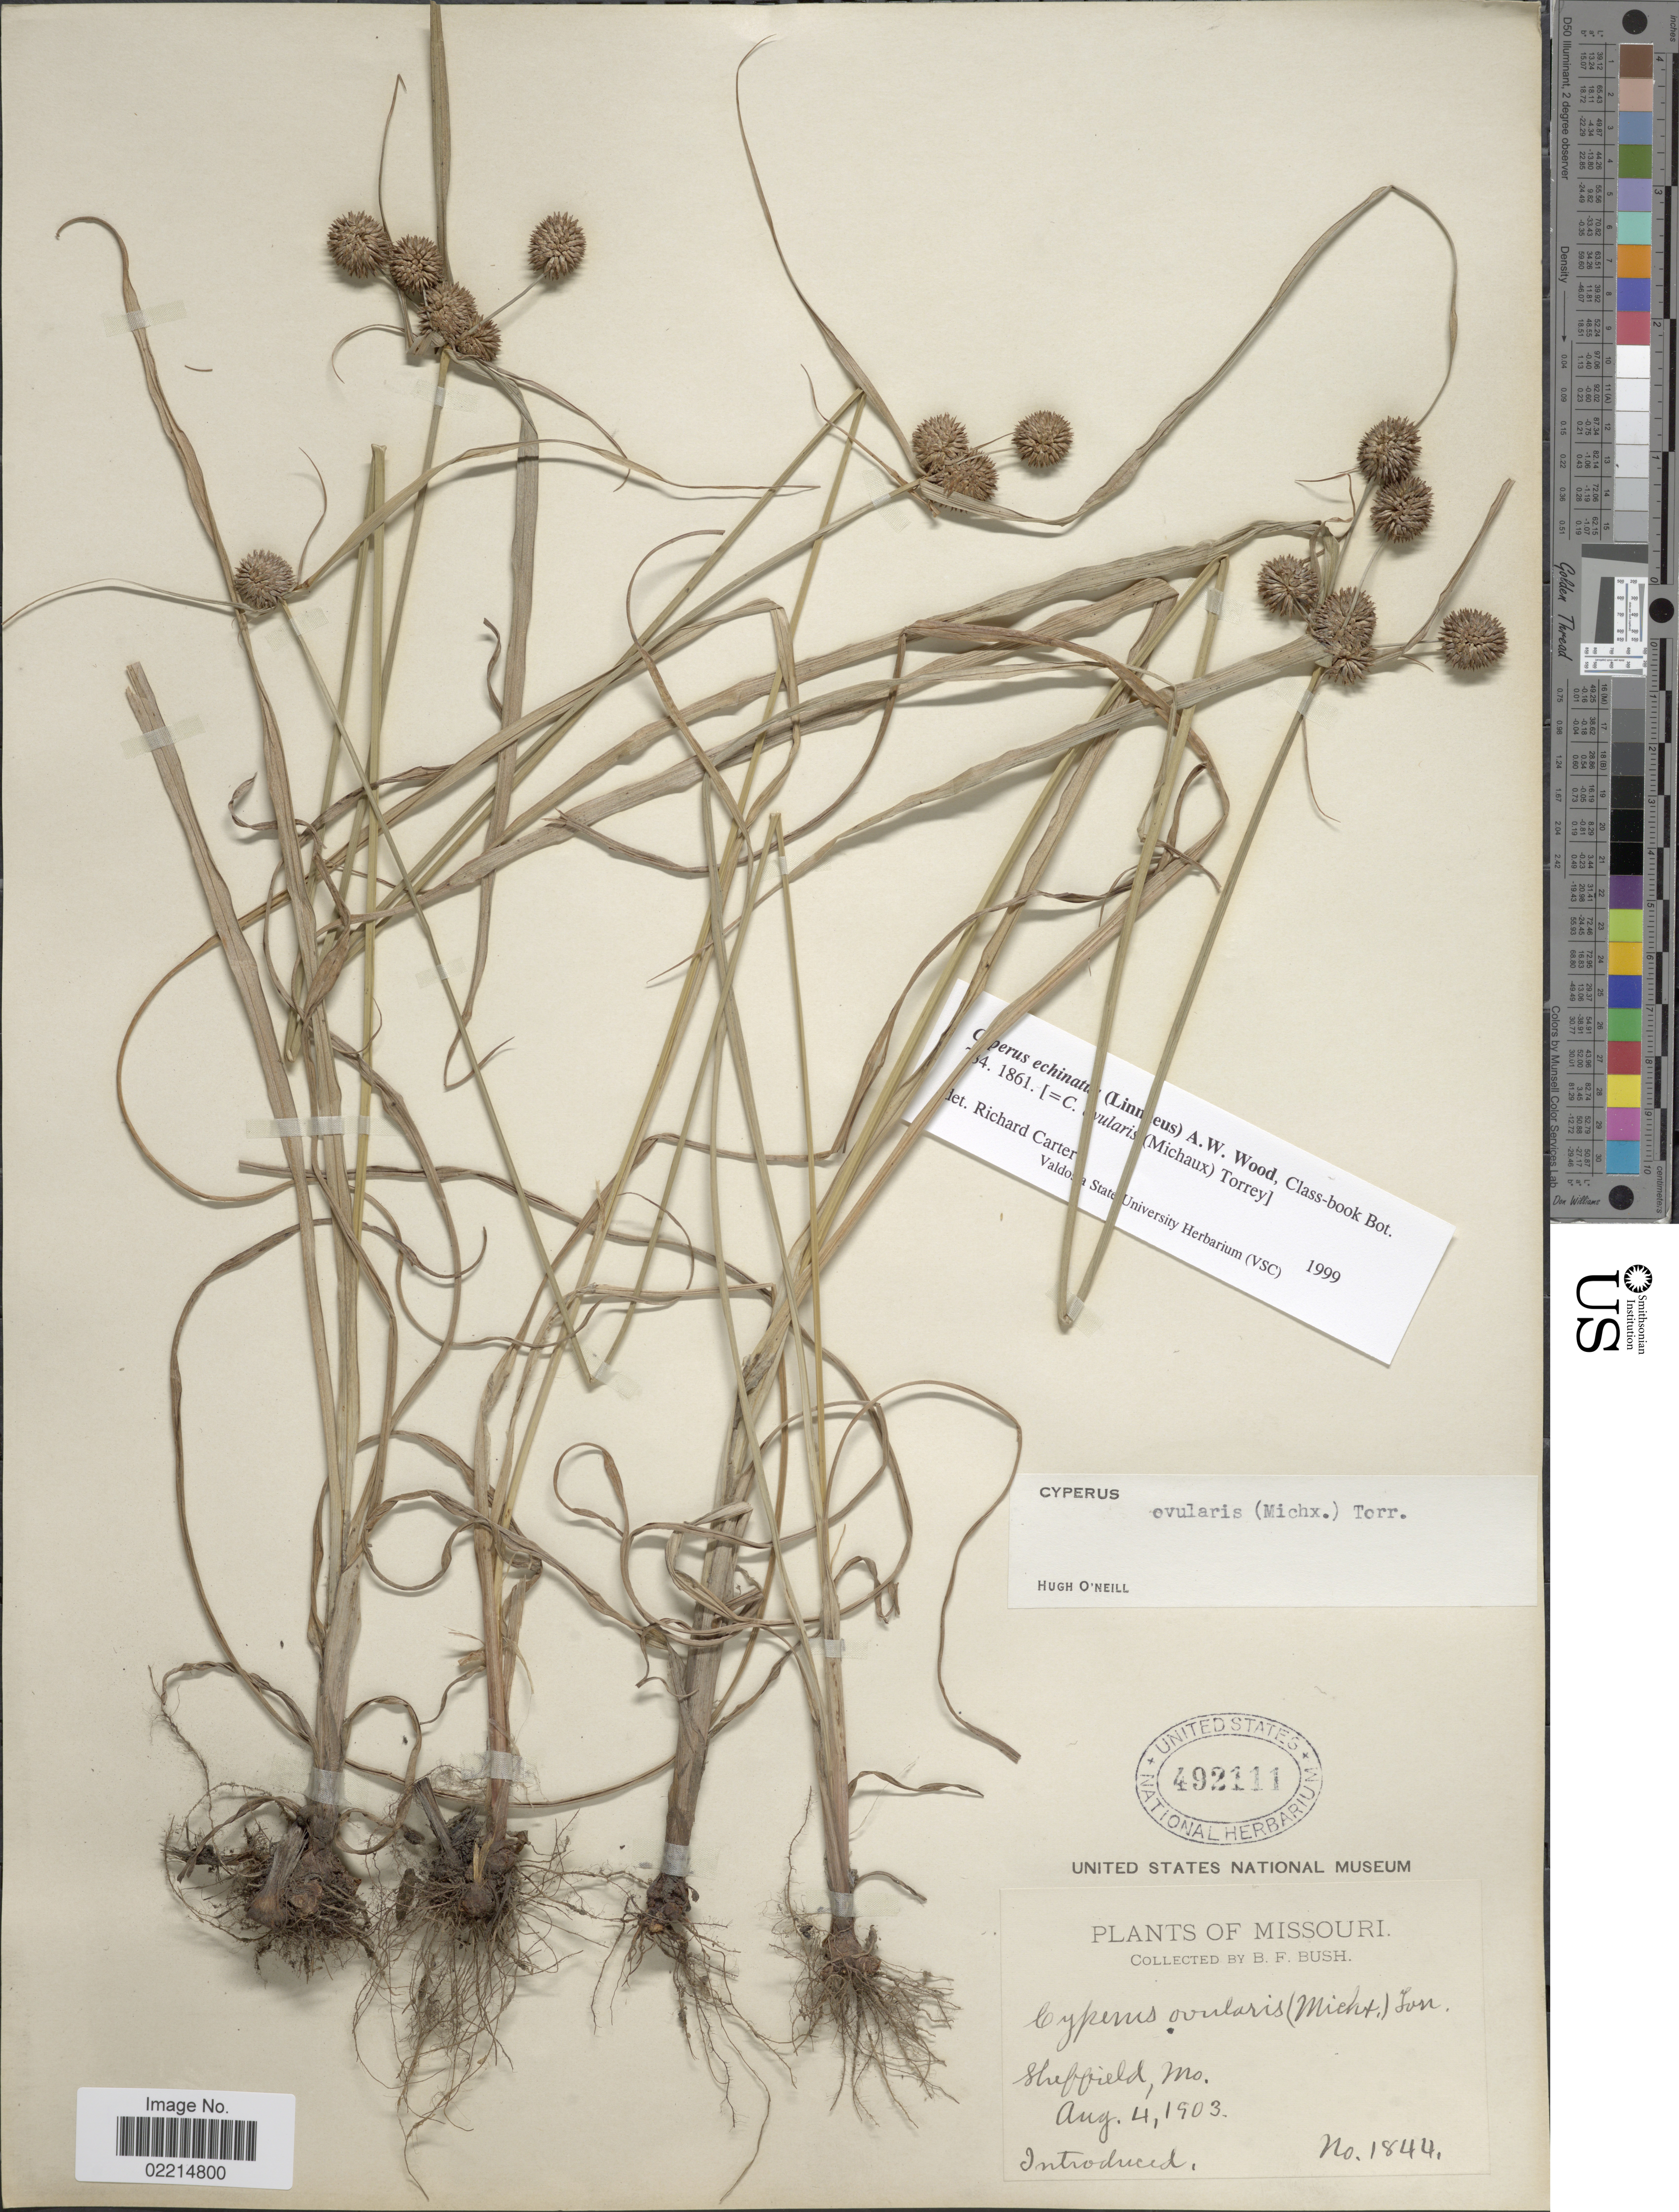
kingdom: Plantae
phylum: Tracheophyta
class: Liliopsida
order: Poales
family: Cyperaceae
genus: Cyperus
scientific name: Cyperus echinatus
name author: (L.) Alph. Wood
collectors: B. F. Bush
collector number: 1844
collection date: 1903-08-04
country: United States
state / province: Missouri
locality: Sheffield.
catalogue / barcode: US 492111